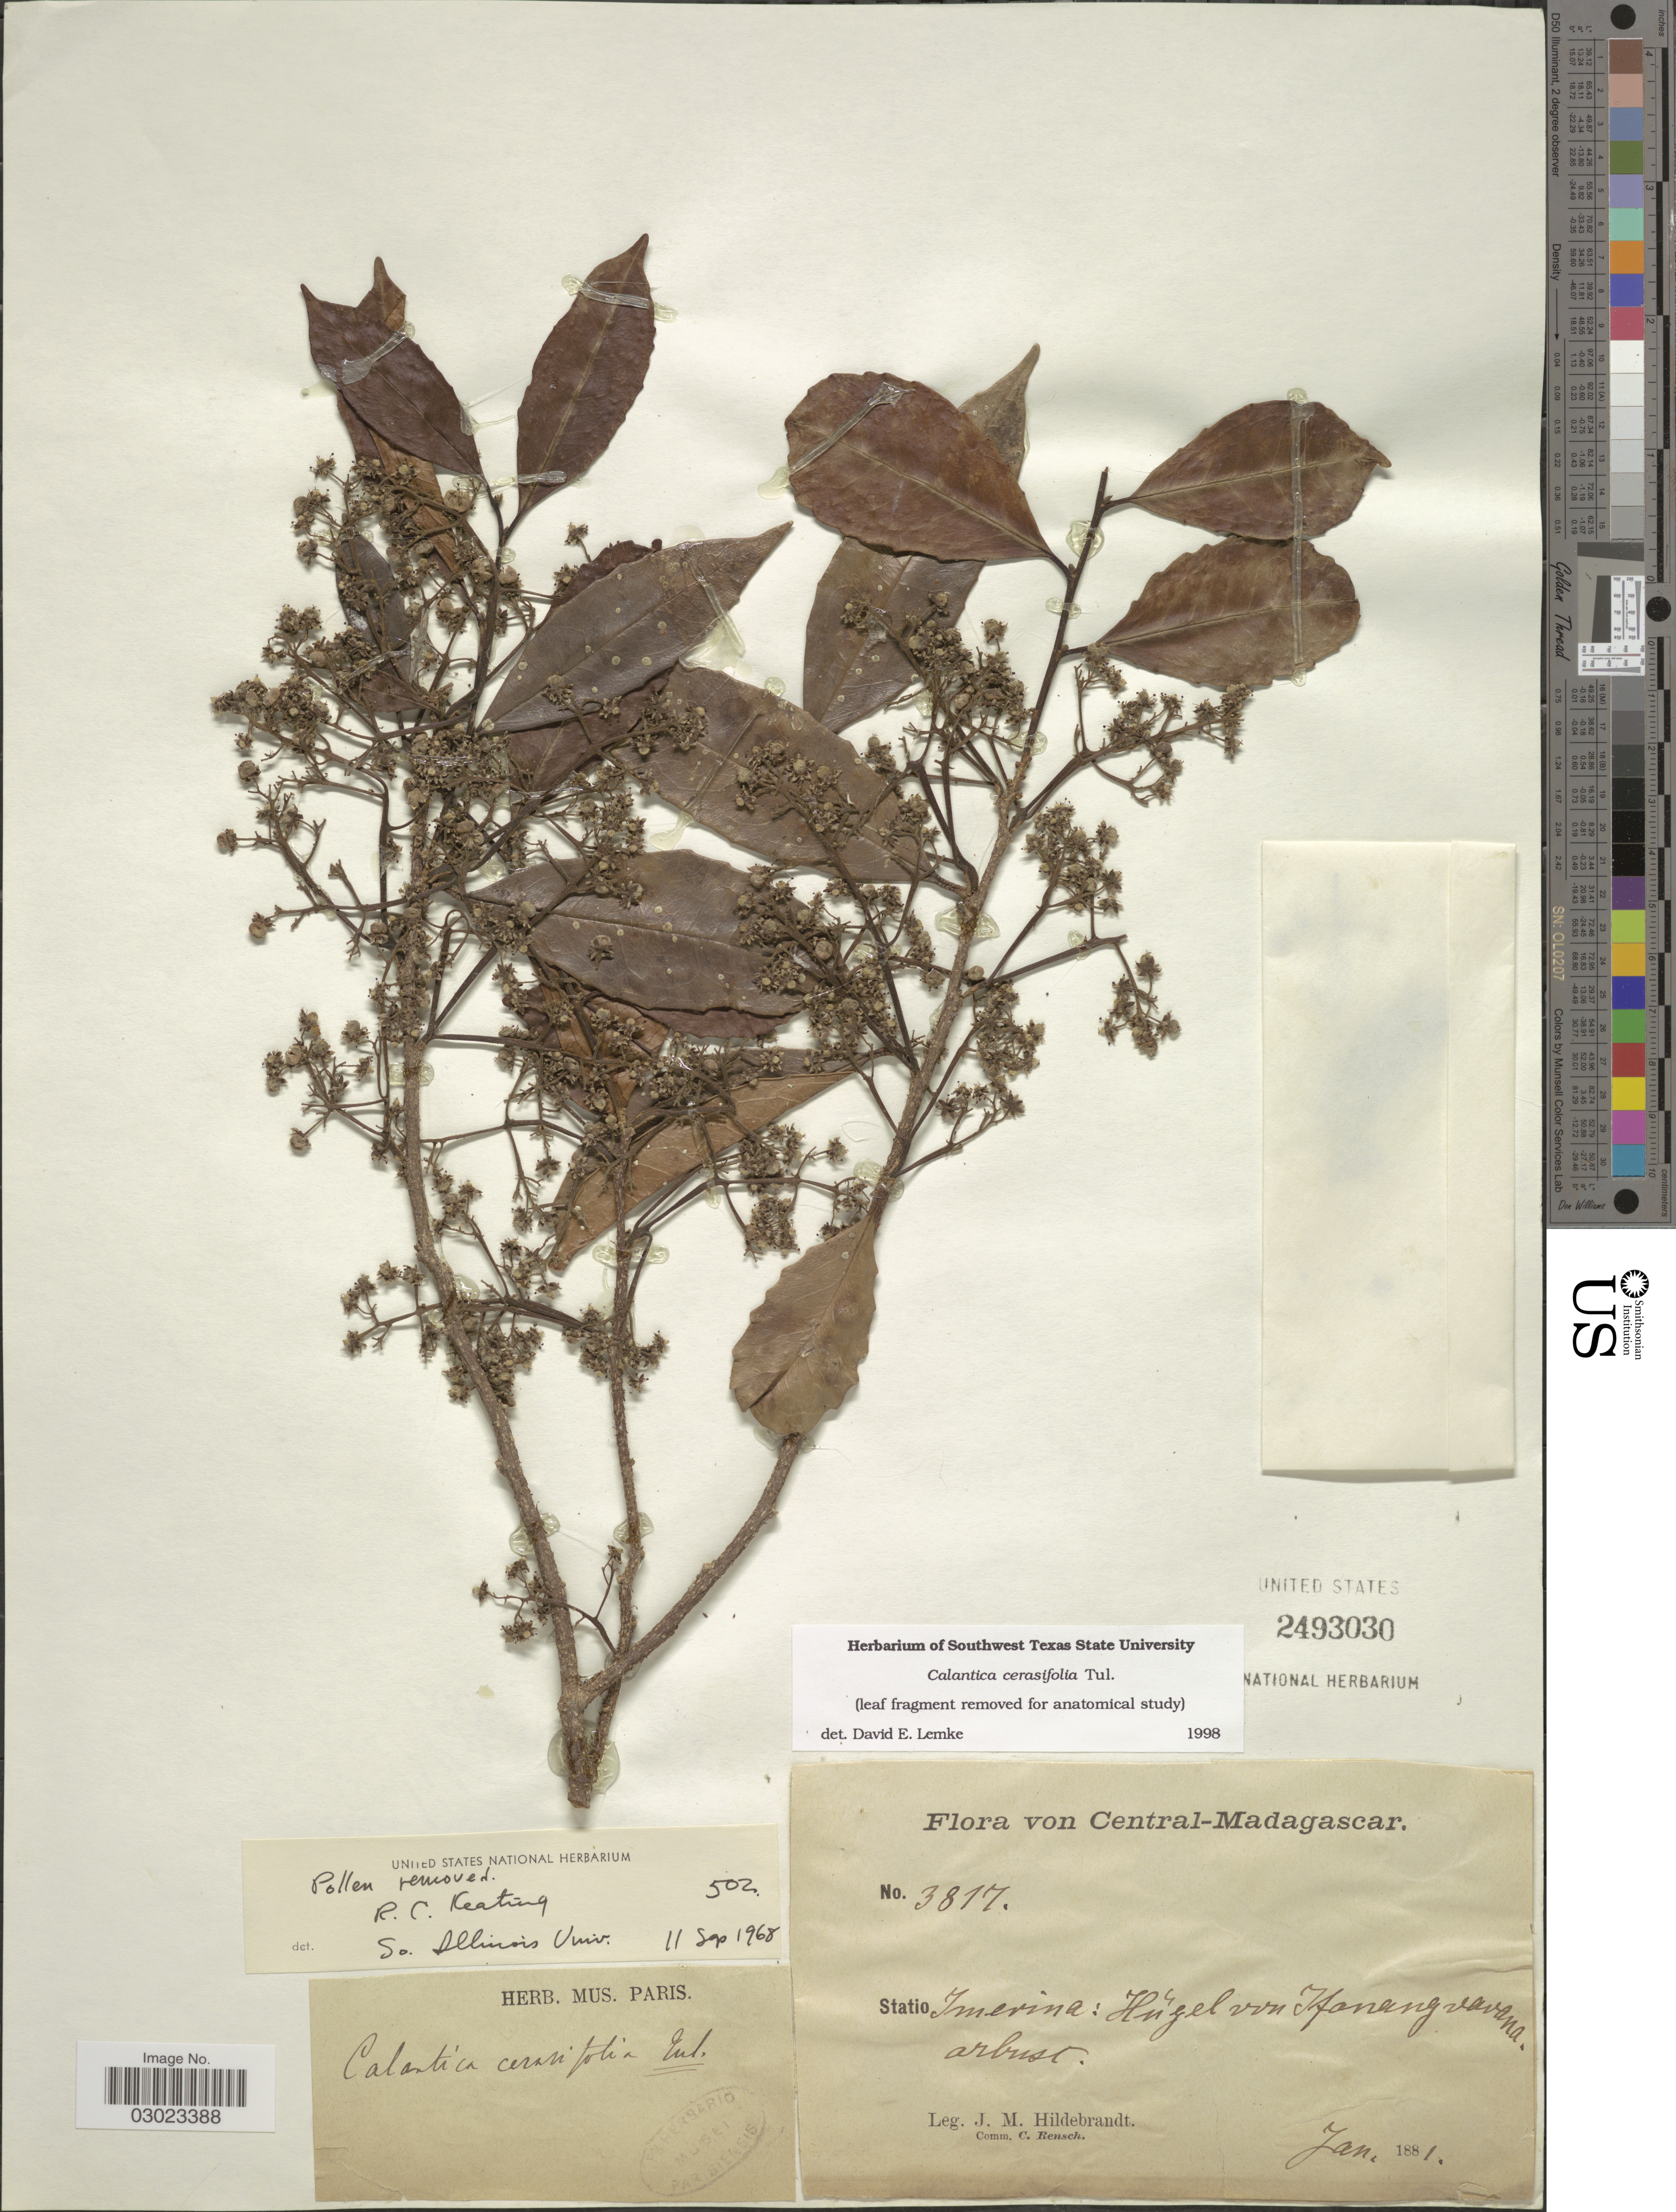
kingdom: Plantae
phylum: Tracheophyta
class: Magnoliopsida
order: Malpighiales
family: Salicaceae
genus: Calantica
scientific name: Calantica cerasifolia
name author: (Vent.) Tul.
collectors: J. Hildebrandt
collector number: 3817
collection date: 1881-01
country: Madagascar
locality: Central-Madagascar, Statio Imerina: Hugel von Ifanangoavana.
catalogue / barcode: US 2493030